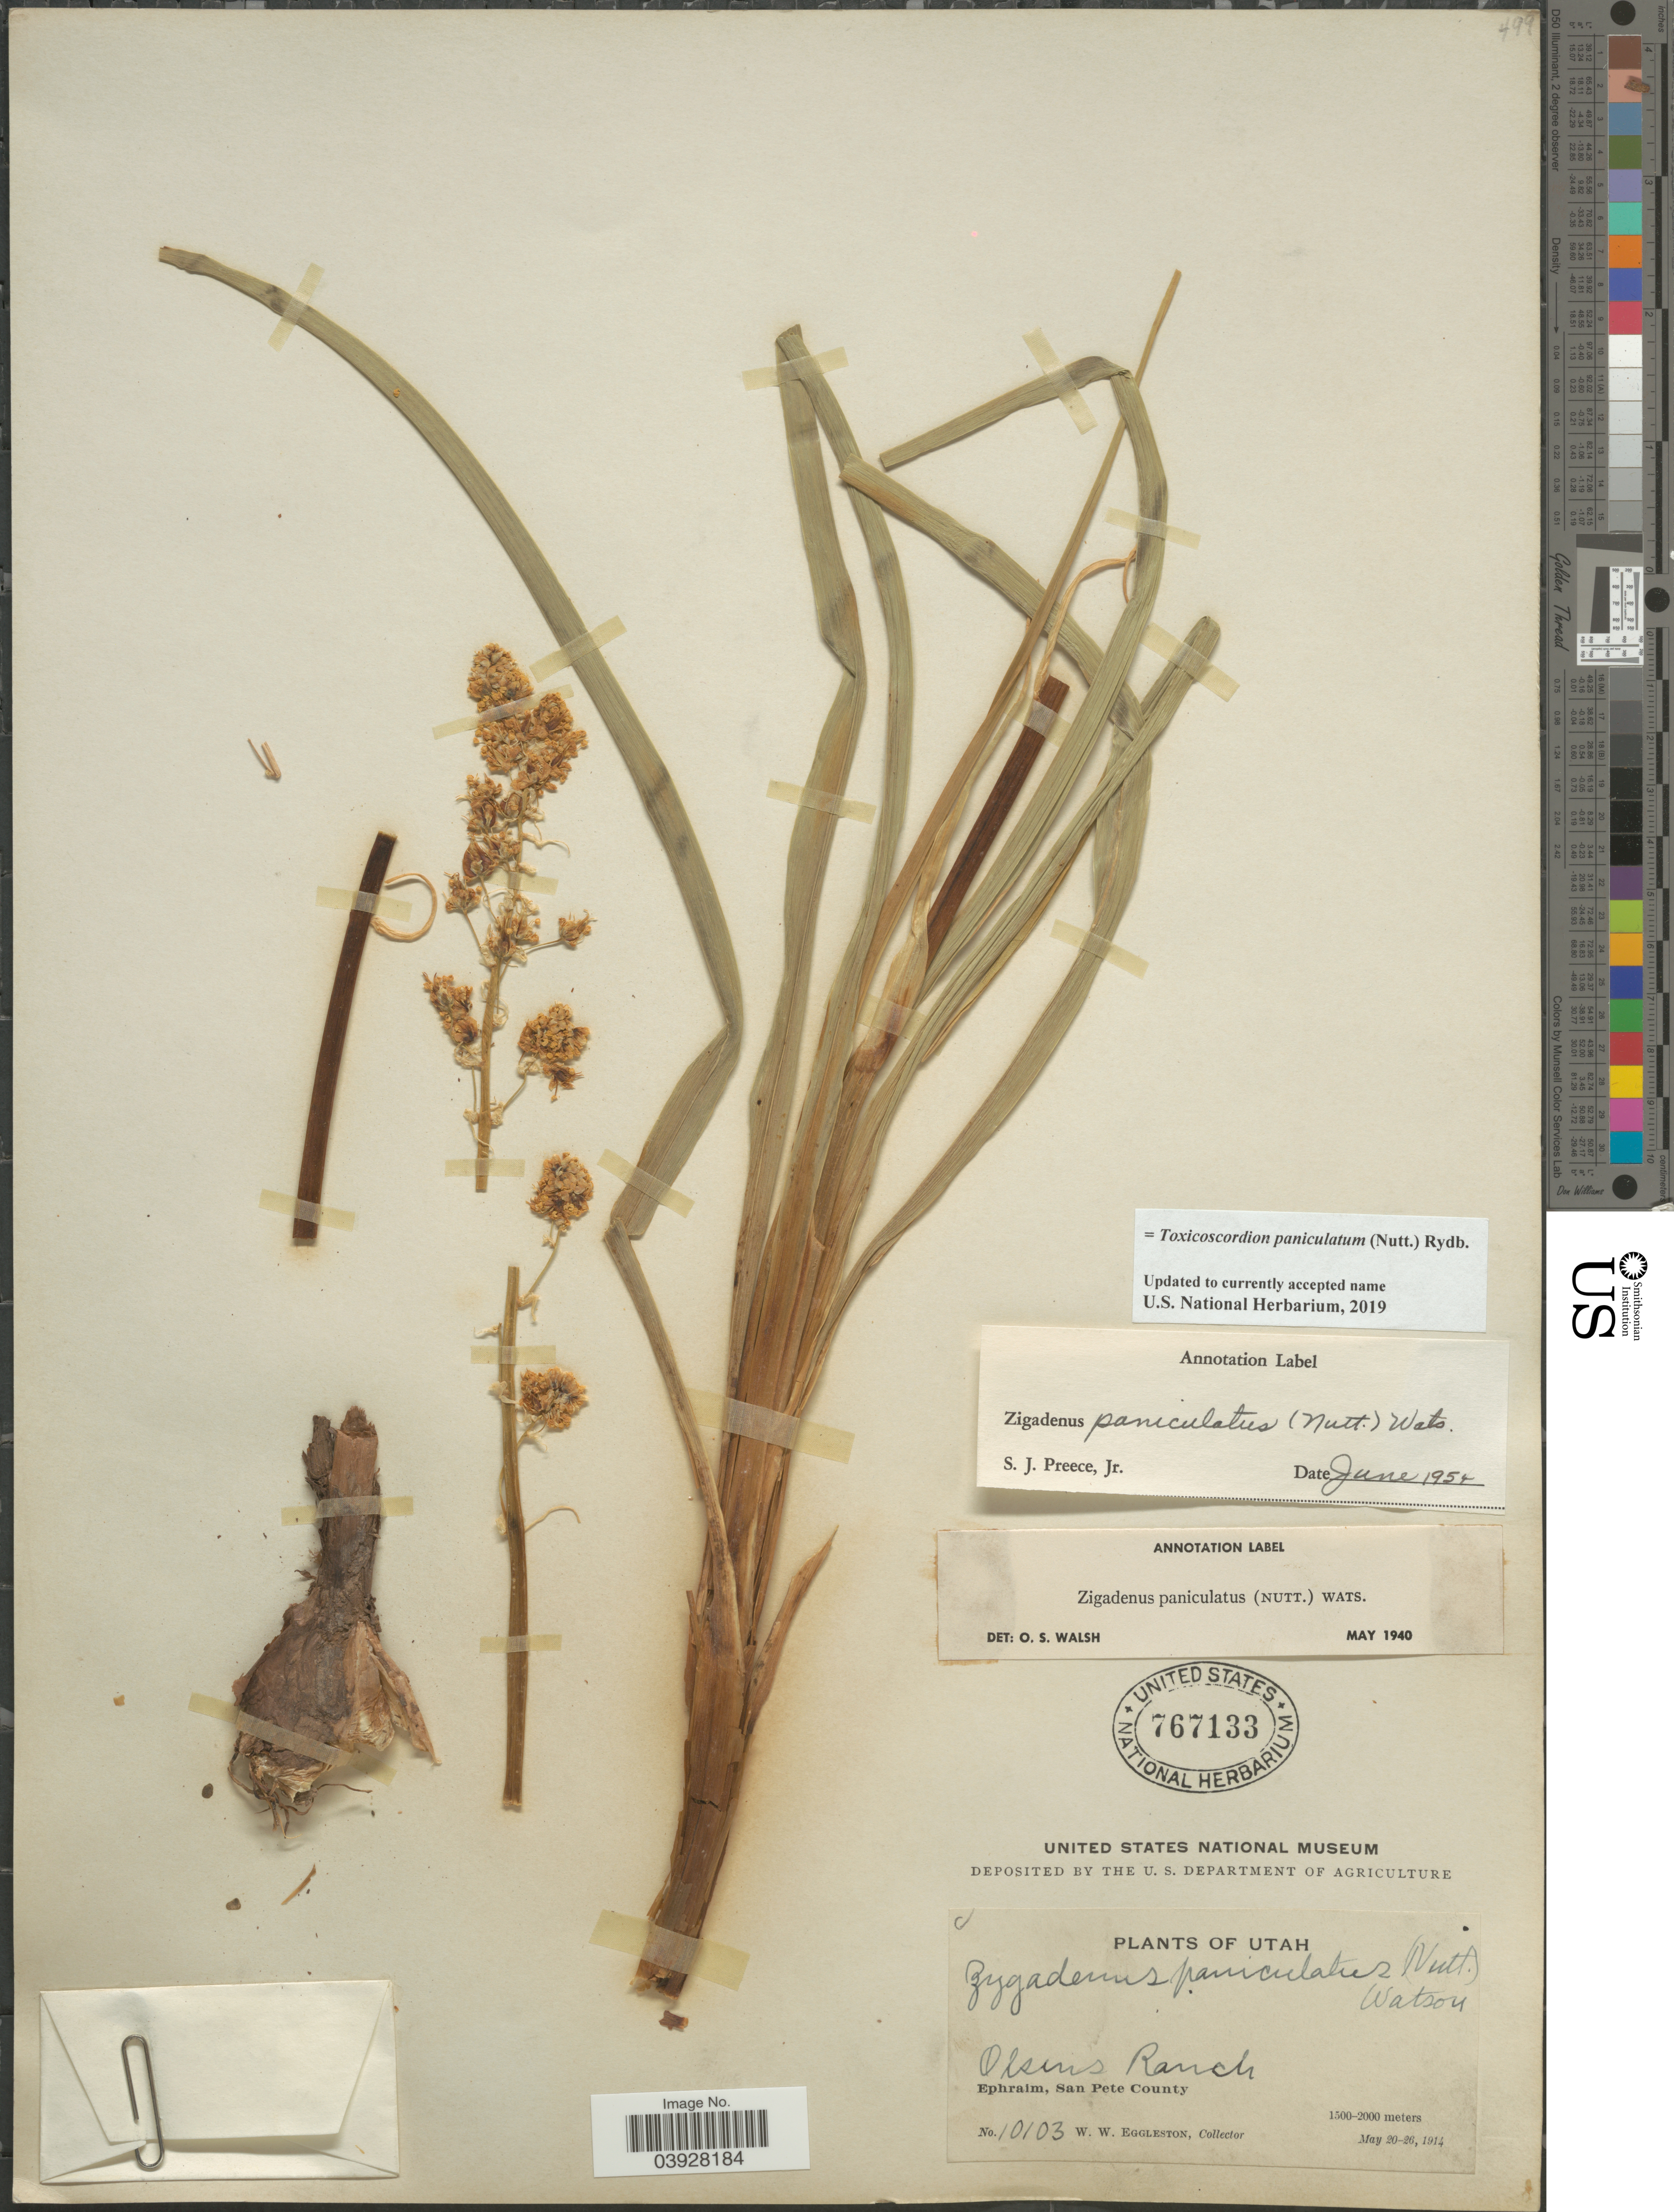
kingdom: Plantae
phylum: Tracheophyta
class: Liliopsida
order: Liliales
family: Melanthiaceae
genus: Toxicoscordion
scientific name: Toxicoscordion paniculatum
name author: (Nutt.) Rydb.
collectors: W. W. Eggleston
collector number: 10103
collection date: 1914-05-20/1914-05-26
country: United States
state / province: Utah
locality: Olsens Ranch. Ephraim, San Pete County.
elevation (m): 1500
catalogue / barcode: US 767133